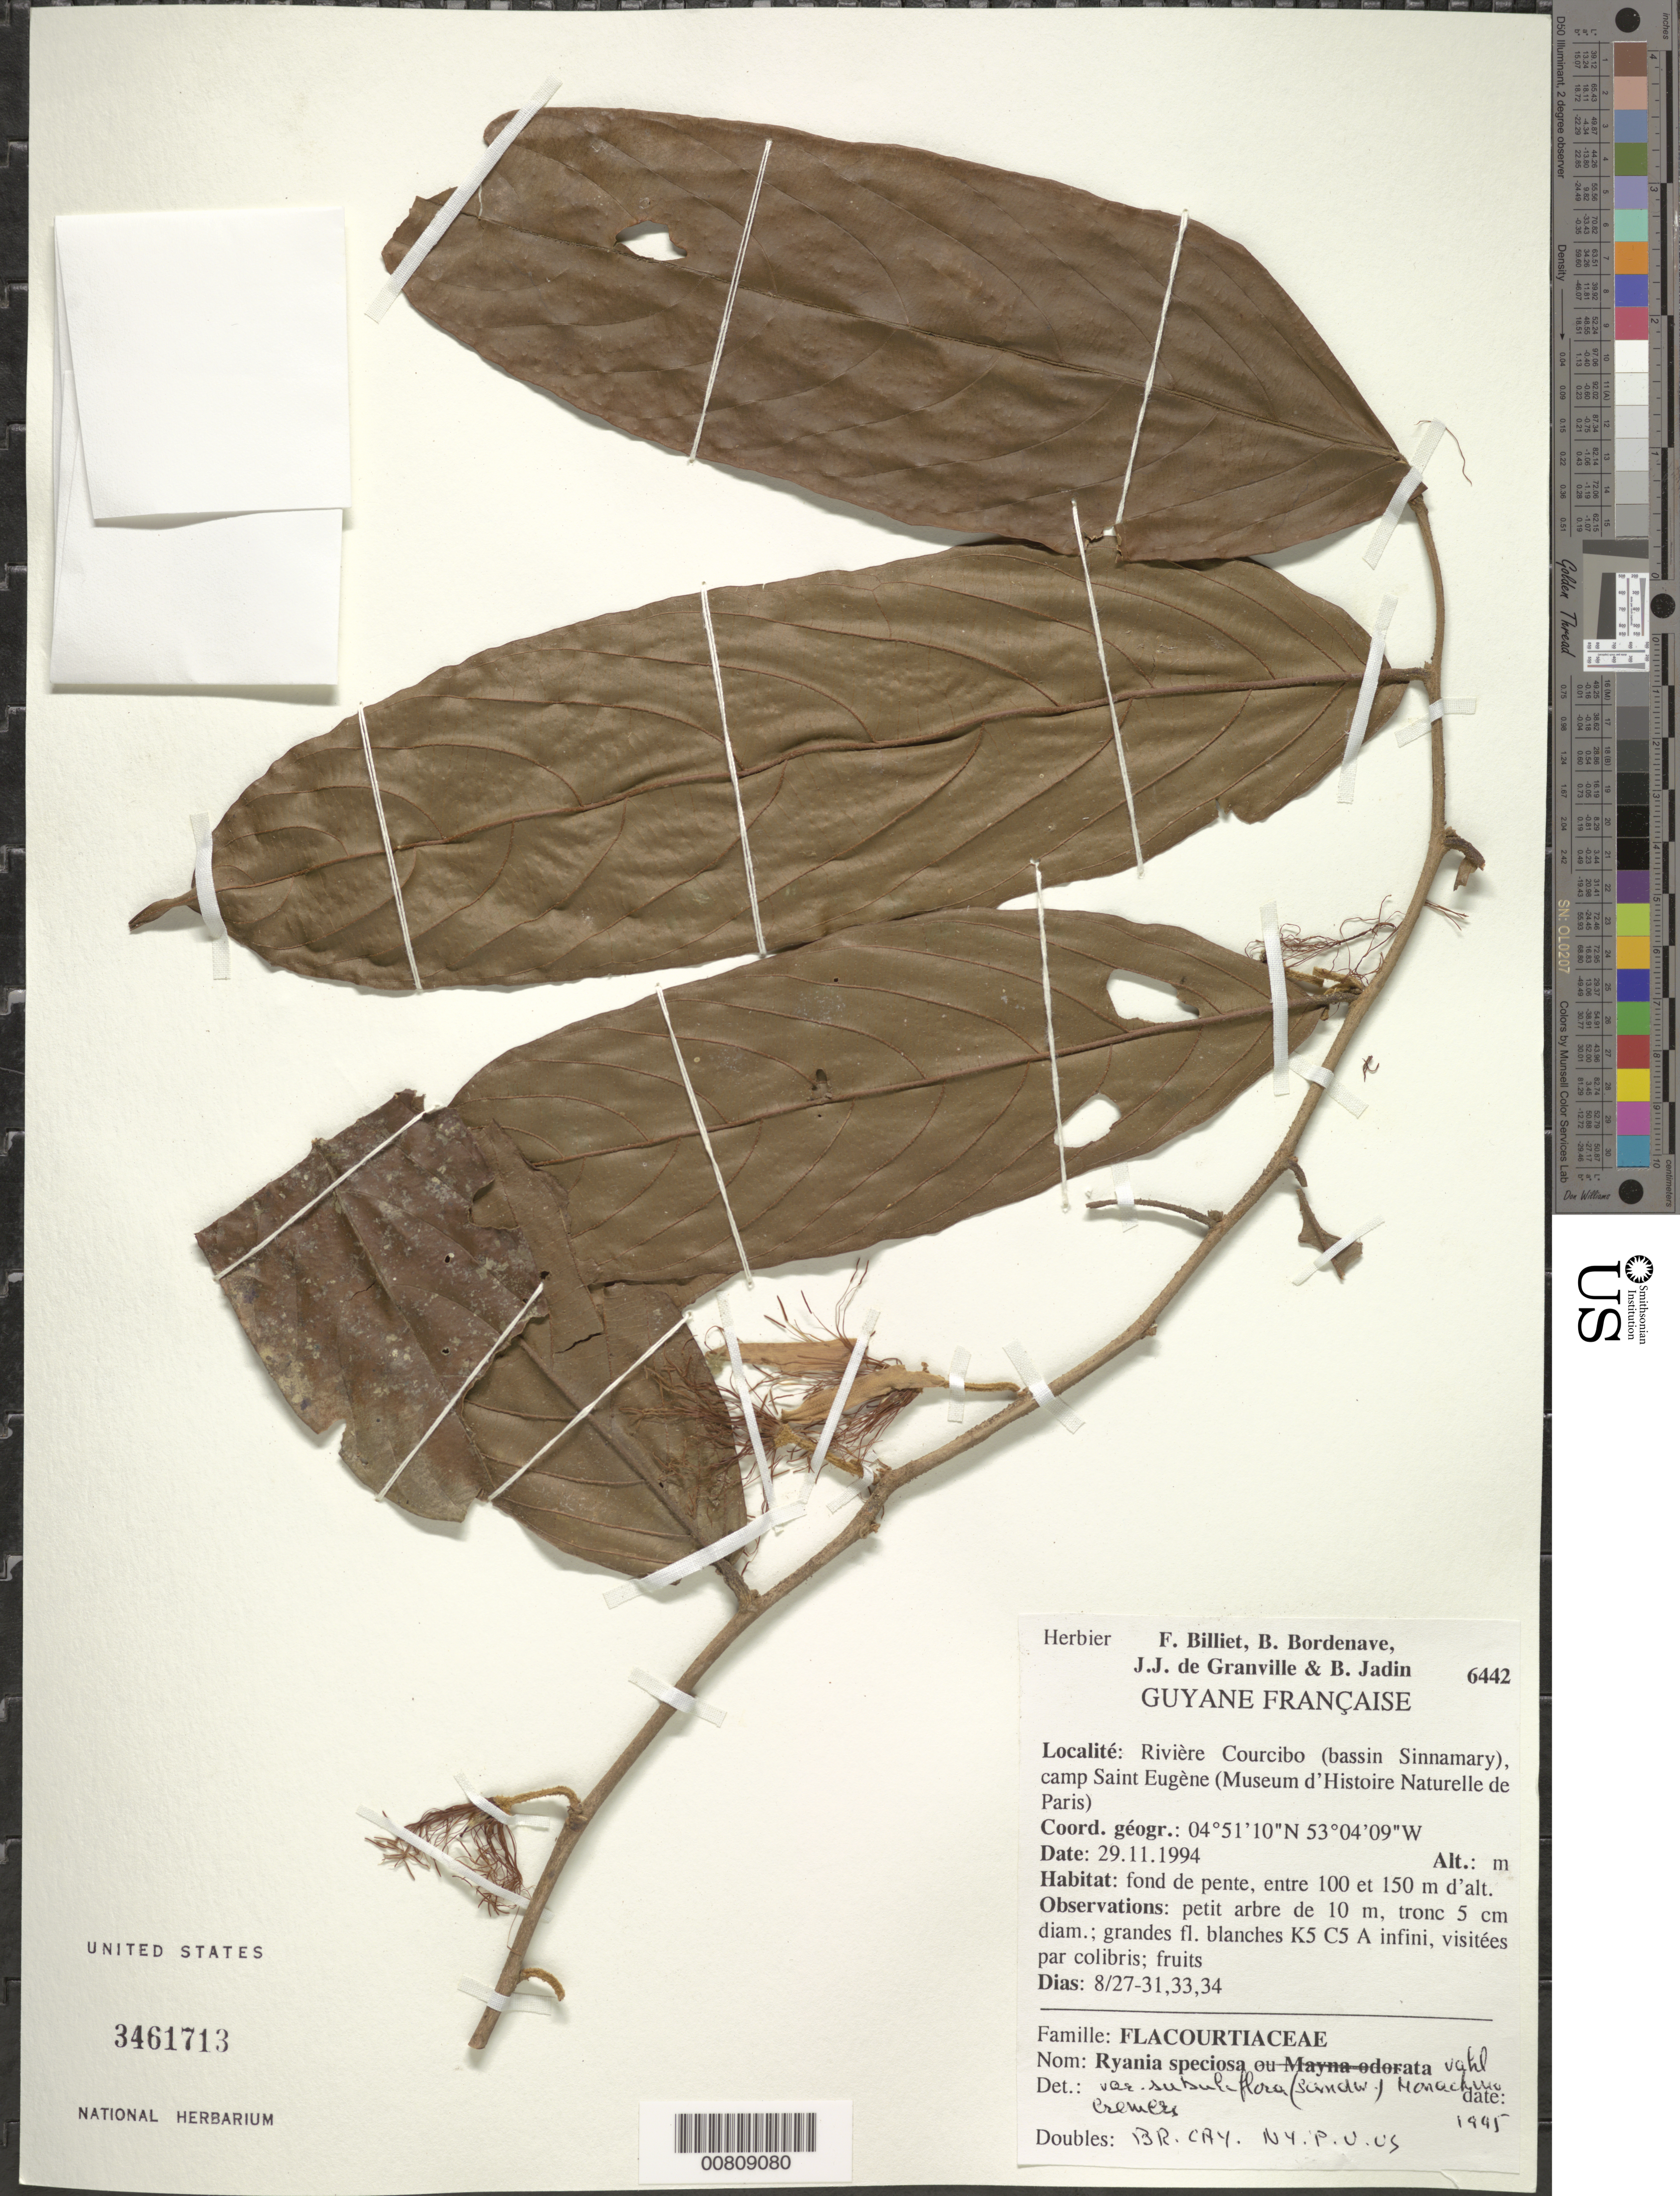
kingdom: Plantae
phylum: Tracheophyta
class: Magnoliopsida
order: Malpighiales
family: Salicaceae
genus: Ryania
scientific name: Ryania speciosa var. subuliflora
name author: (Sandwith) Monach.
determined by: Granville, J. J. de, (CAY), Institut de Recherche pour le Developpement (IRD) (FRENCH GUIANA)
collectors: F. Billiet, B. Bordenave, J.-J. de Granville & B. Jadin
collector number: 6442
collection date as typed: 29-Nov-94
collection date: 1994-11-29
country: French Guiana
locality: Rivière Courcibo (Bassin Sinnamary), camp Saint Eugène (Museum d'Histoire Naturelle de Paris)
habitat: Slope forest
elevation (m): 100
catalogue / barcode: US 3461713